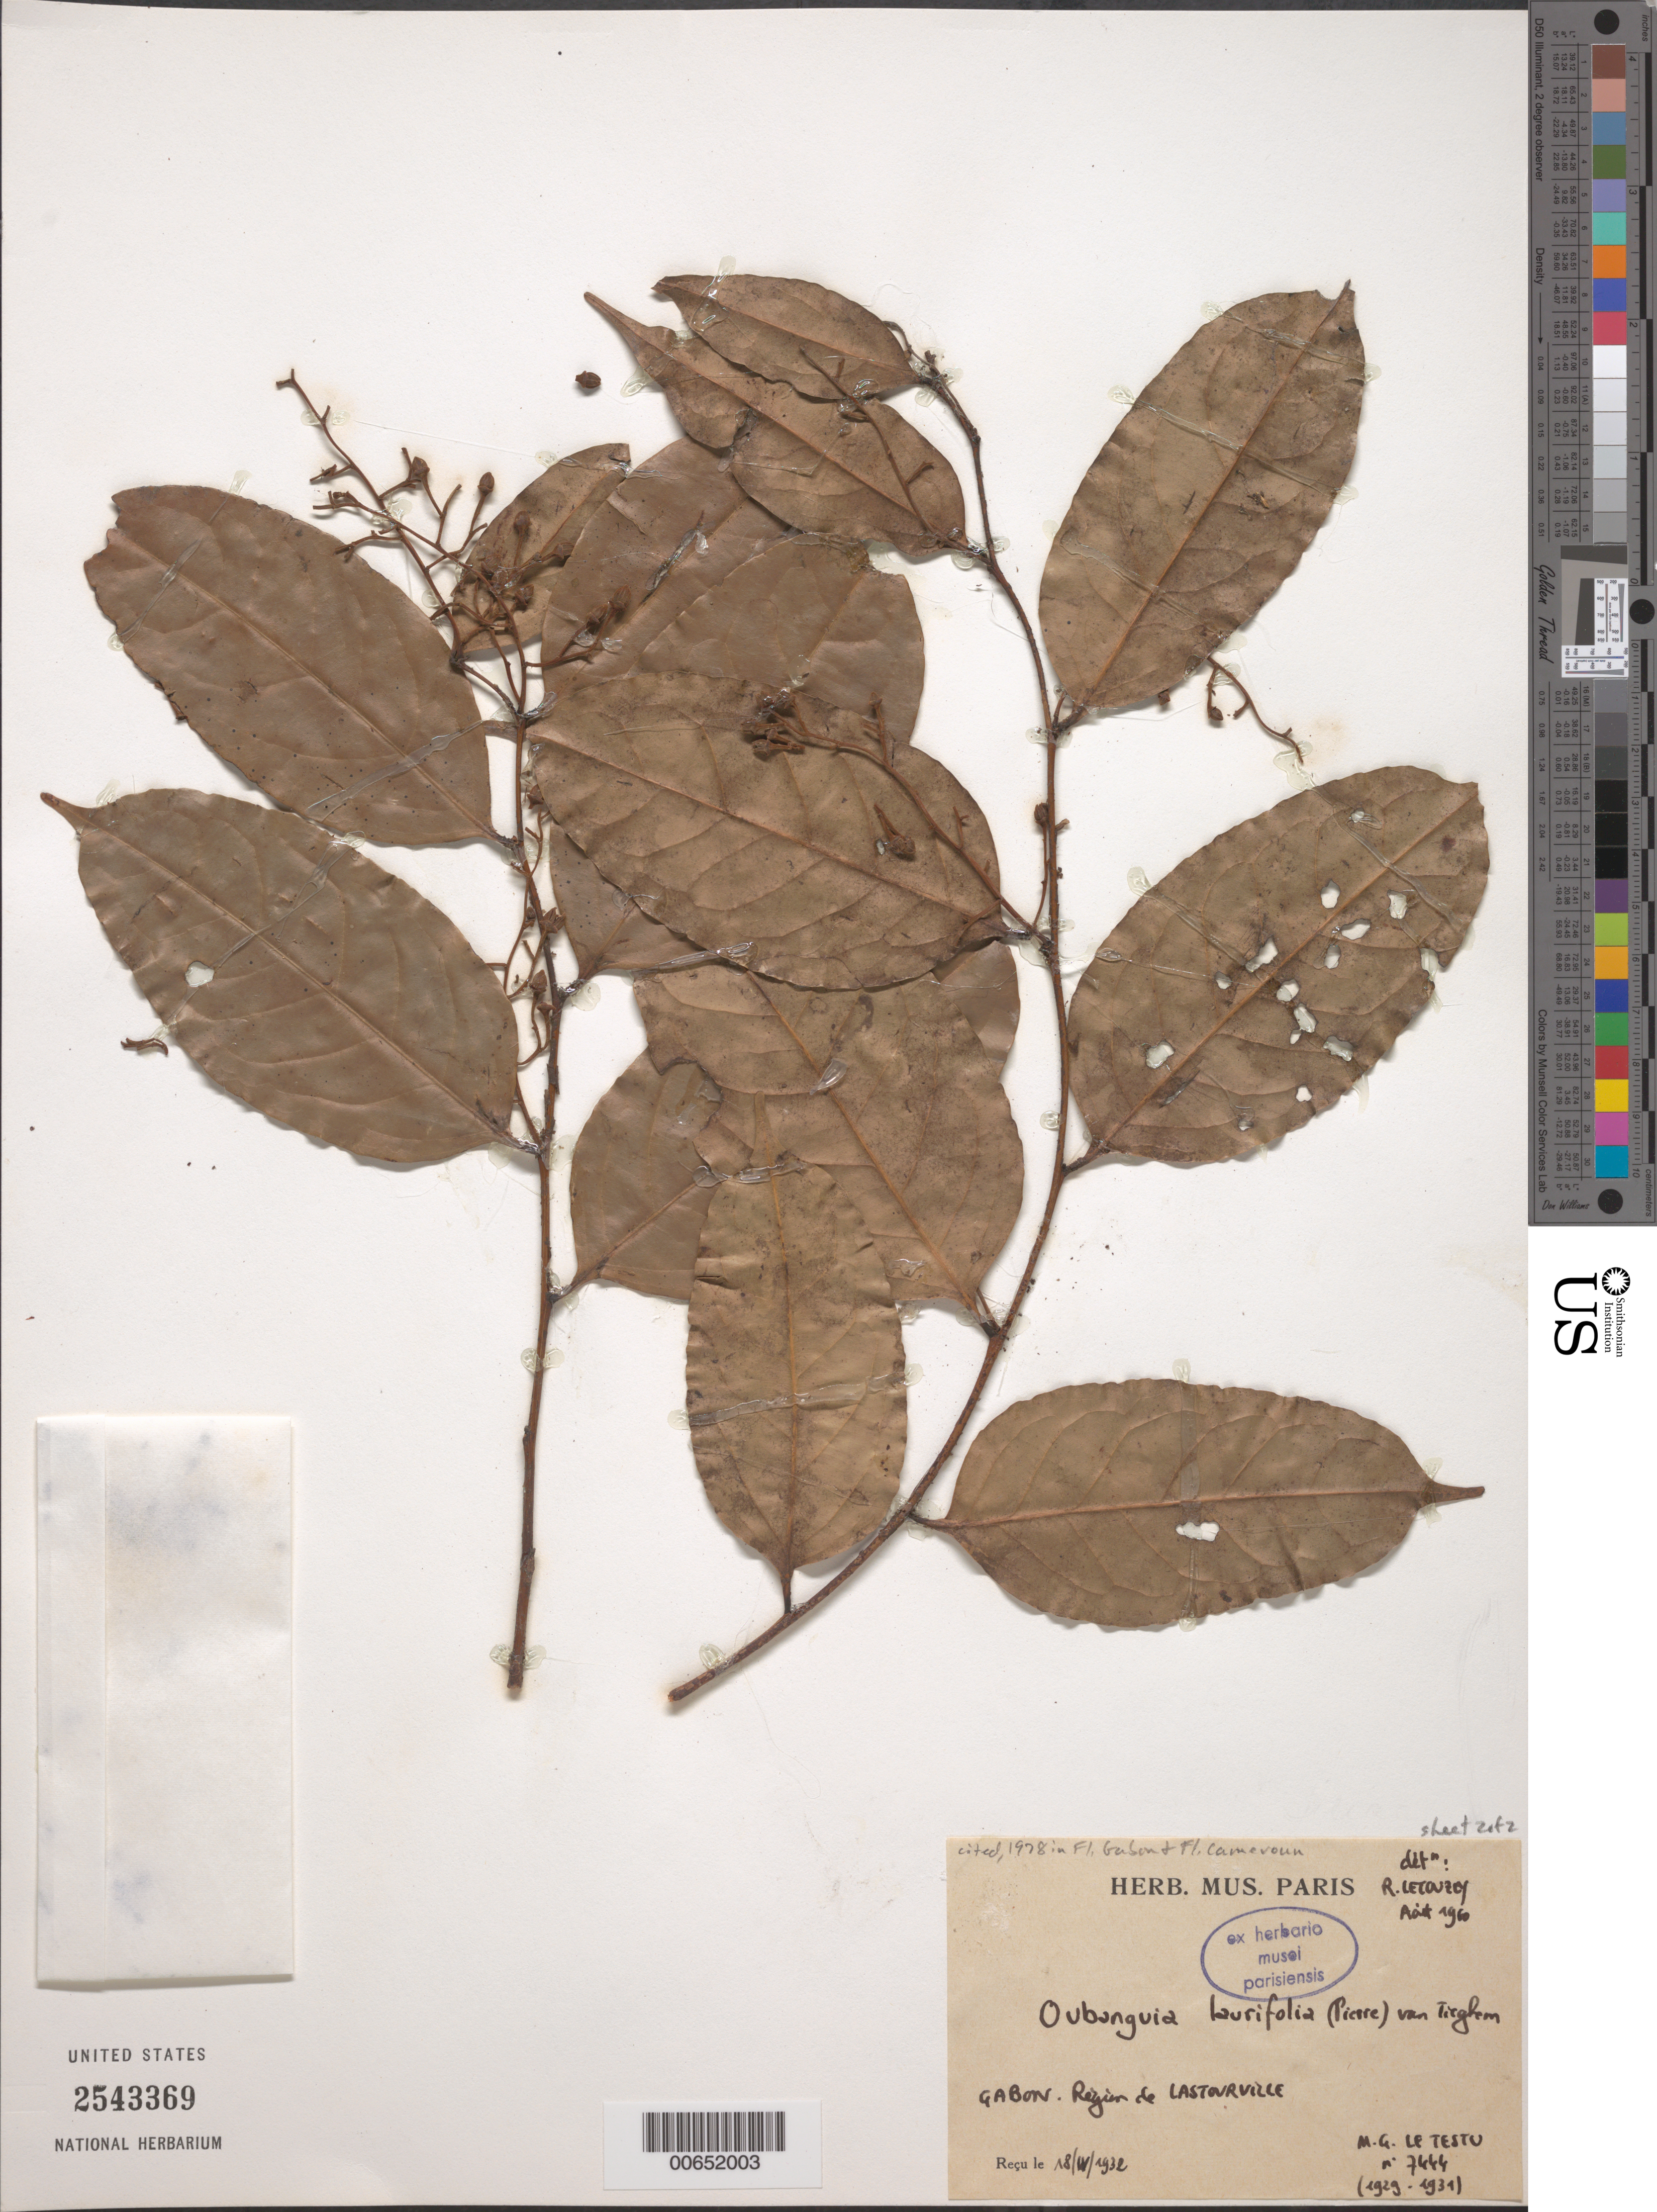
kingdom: Plantae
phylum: Tracheophyta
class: Magnoliopsida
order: Ericales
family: Lecythidaceae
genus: Oubanguia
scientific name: Oubanguia laurifolia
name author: (Pierre) Tiegh.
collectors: G. Le Testu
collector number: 7444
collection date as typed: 1929 to -- -- 1931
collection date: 1929/1931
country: Gabon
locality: Lastourville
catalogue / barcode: US 2543369